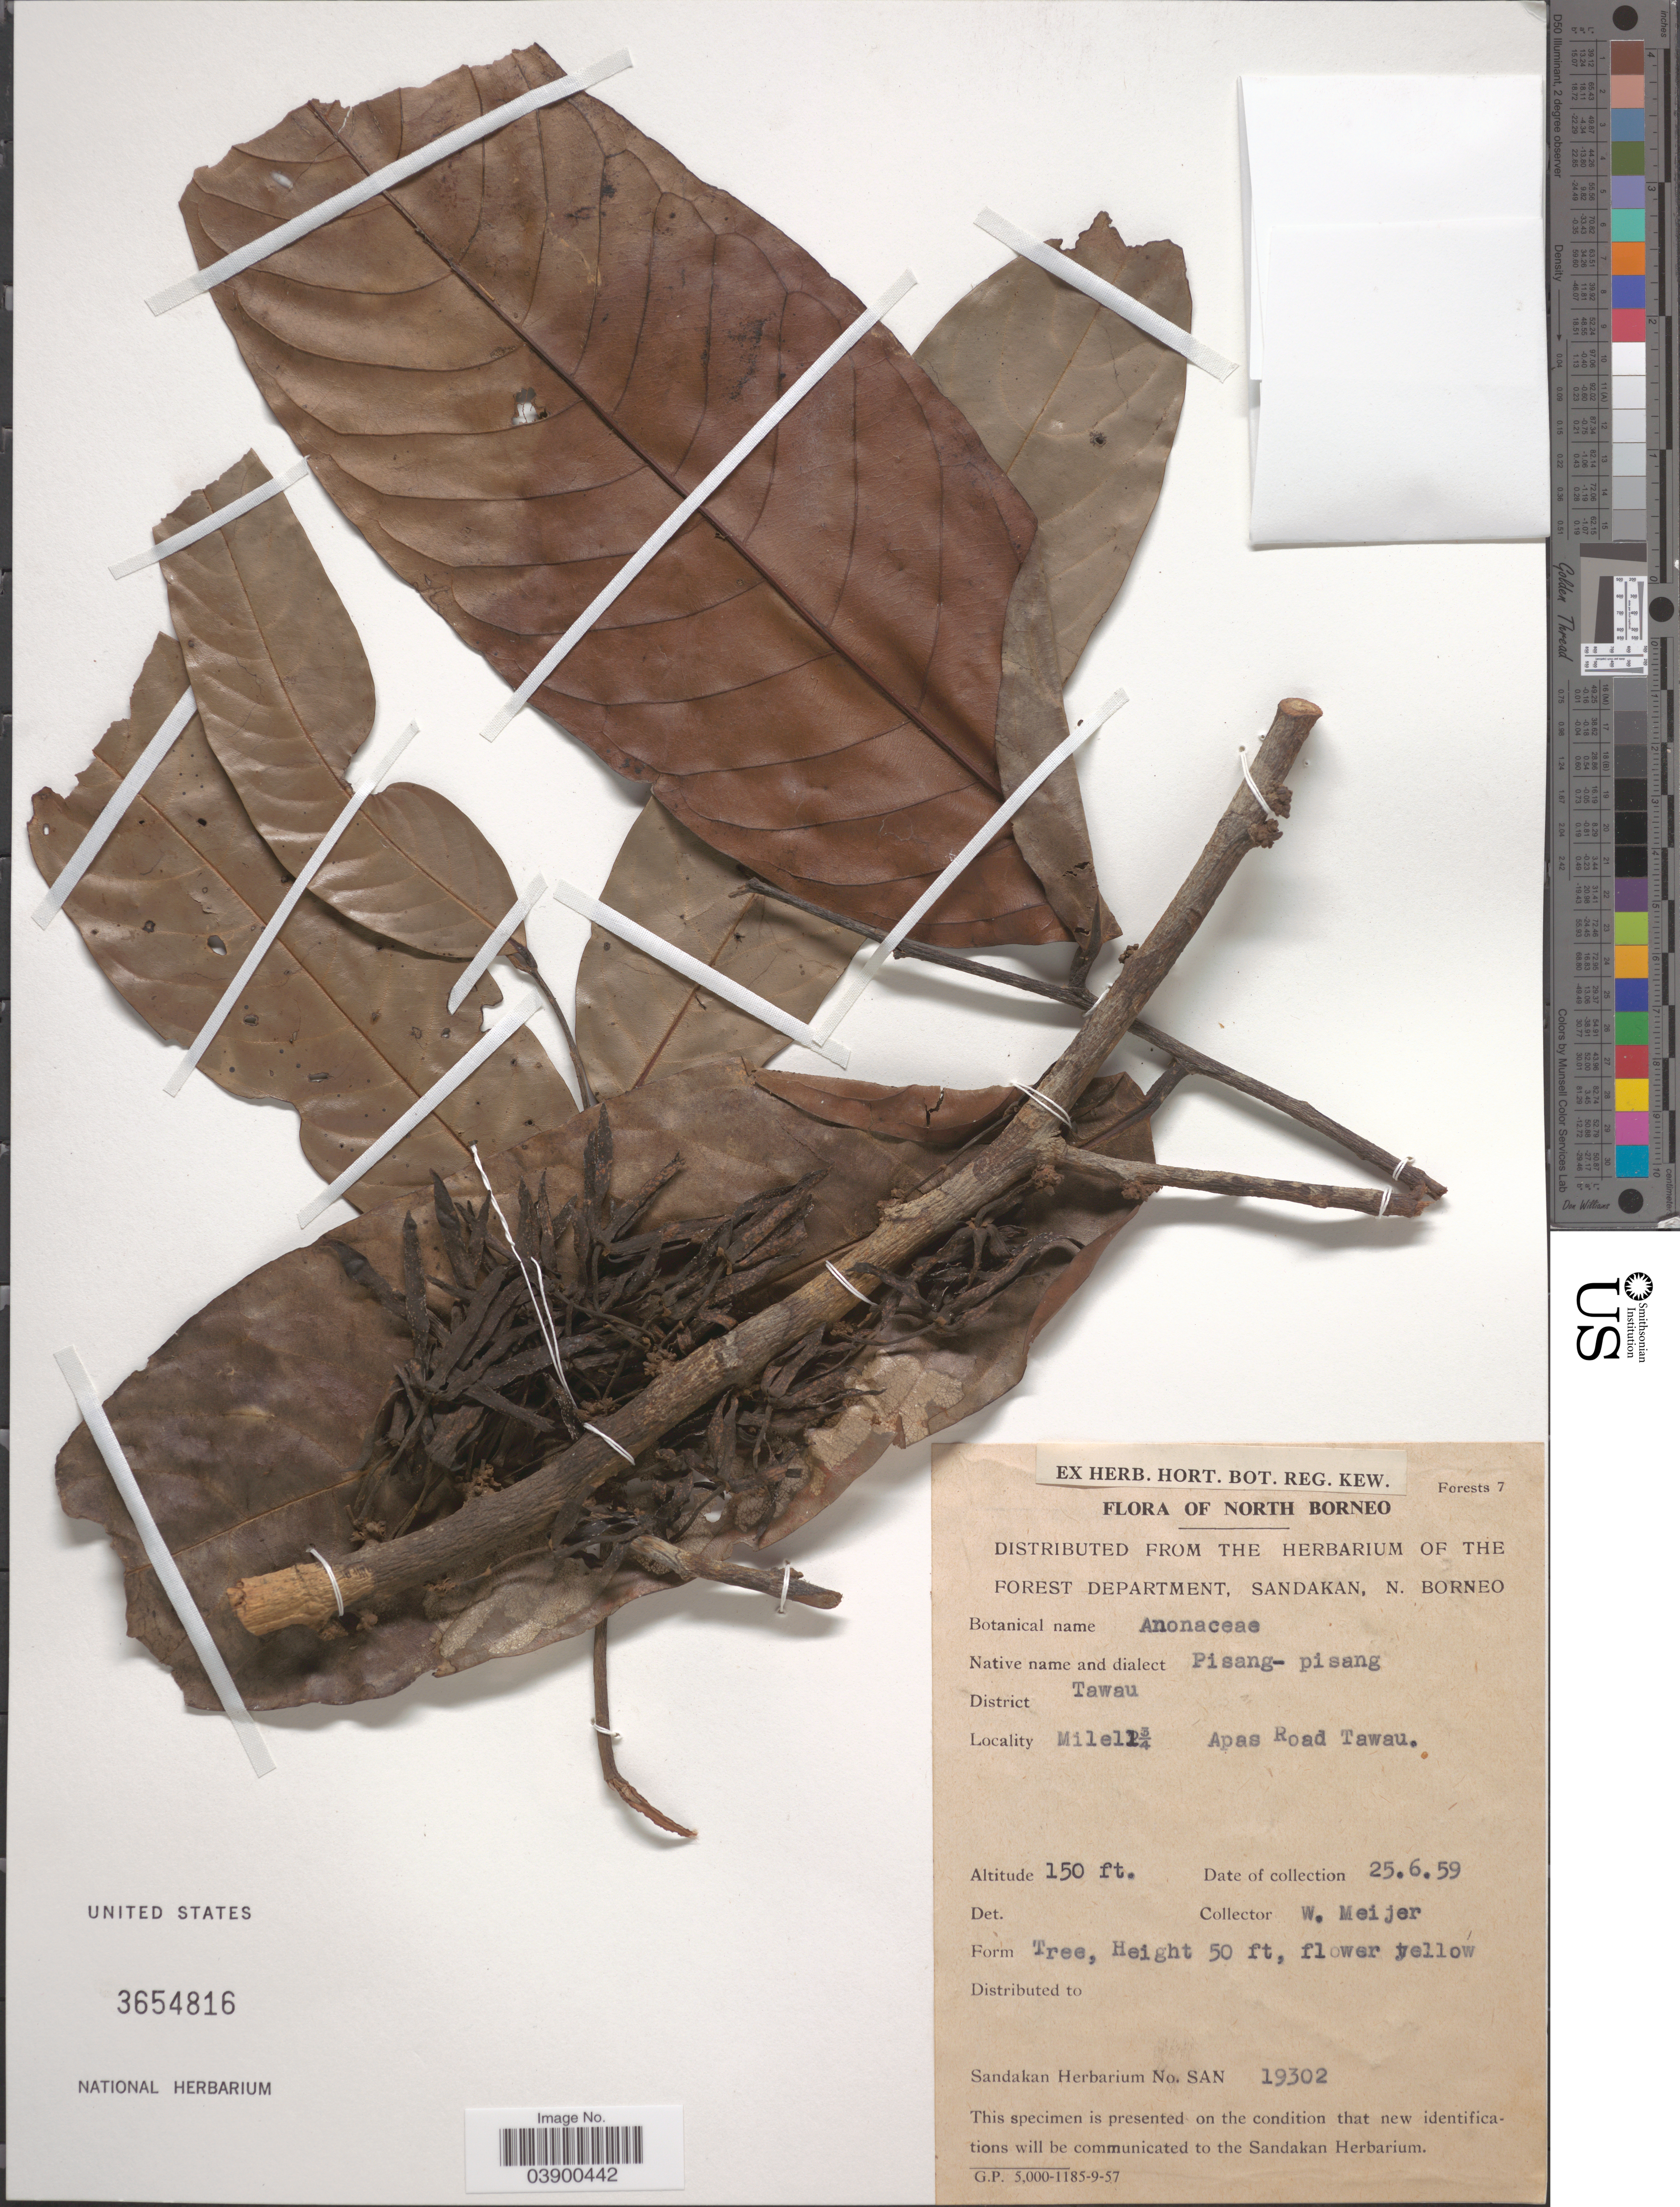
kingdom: Plantae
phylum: Tracheophyta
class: Magnoliopsida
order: Magnoliales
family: Annonaceae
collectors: W. Meijer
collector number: SAN 19302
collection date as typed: Transcribed d/m/y: 25/6/59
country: Malaysia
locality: North Borneo. District Tawau. Mile 11 ¾ Apas Road Tawau.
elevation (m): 46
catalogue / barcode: US 3654816